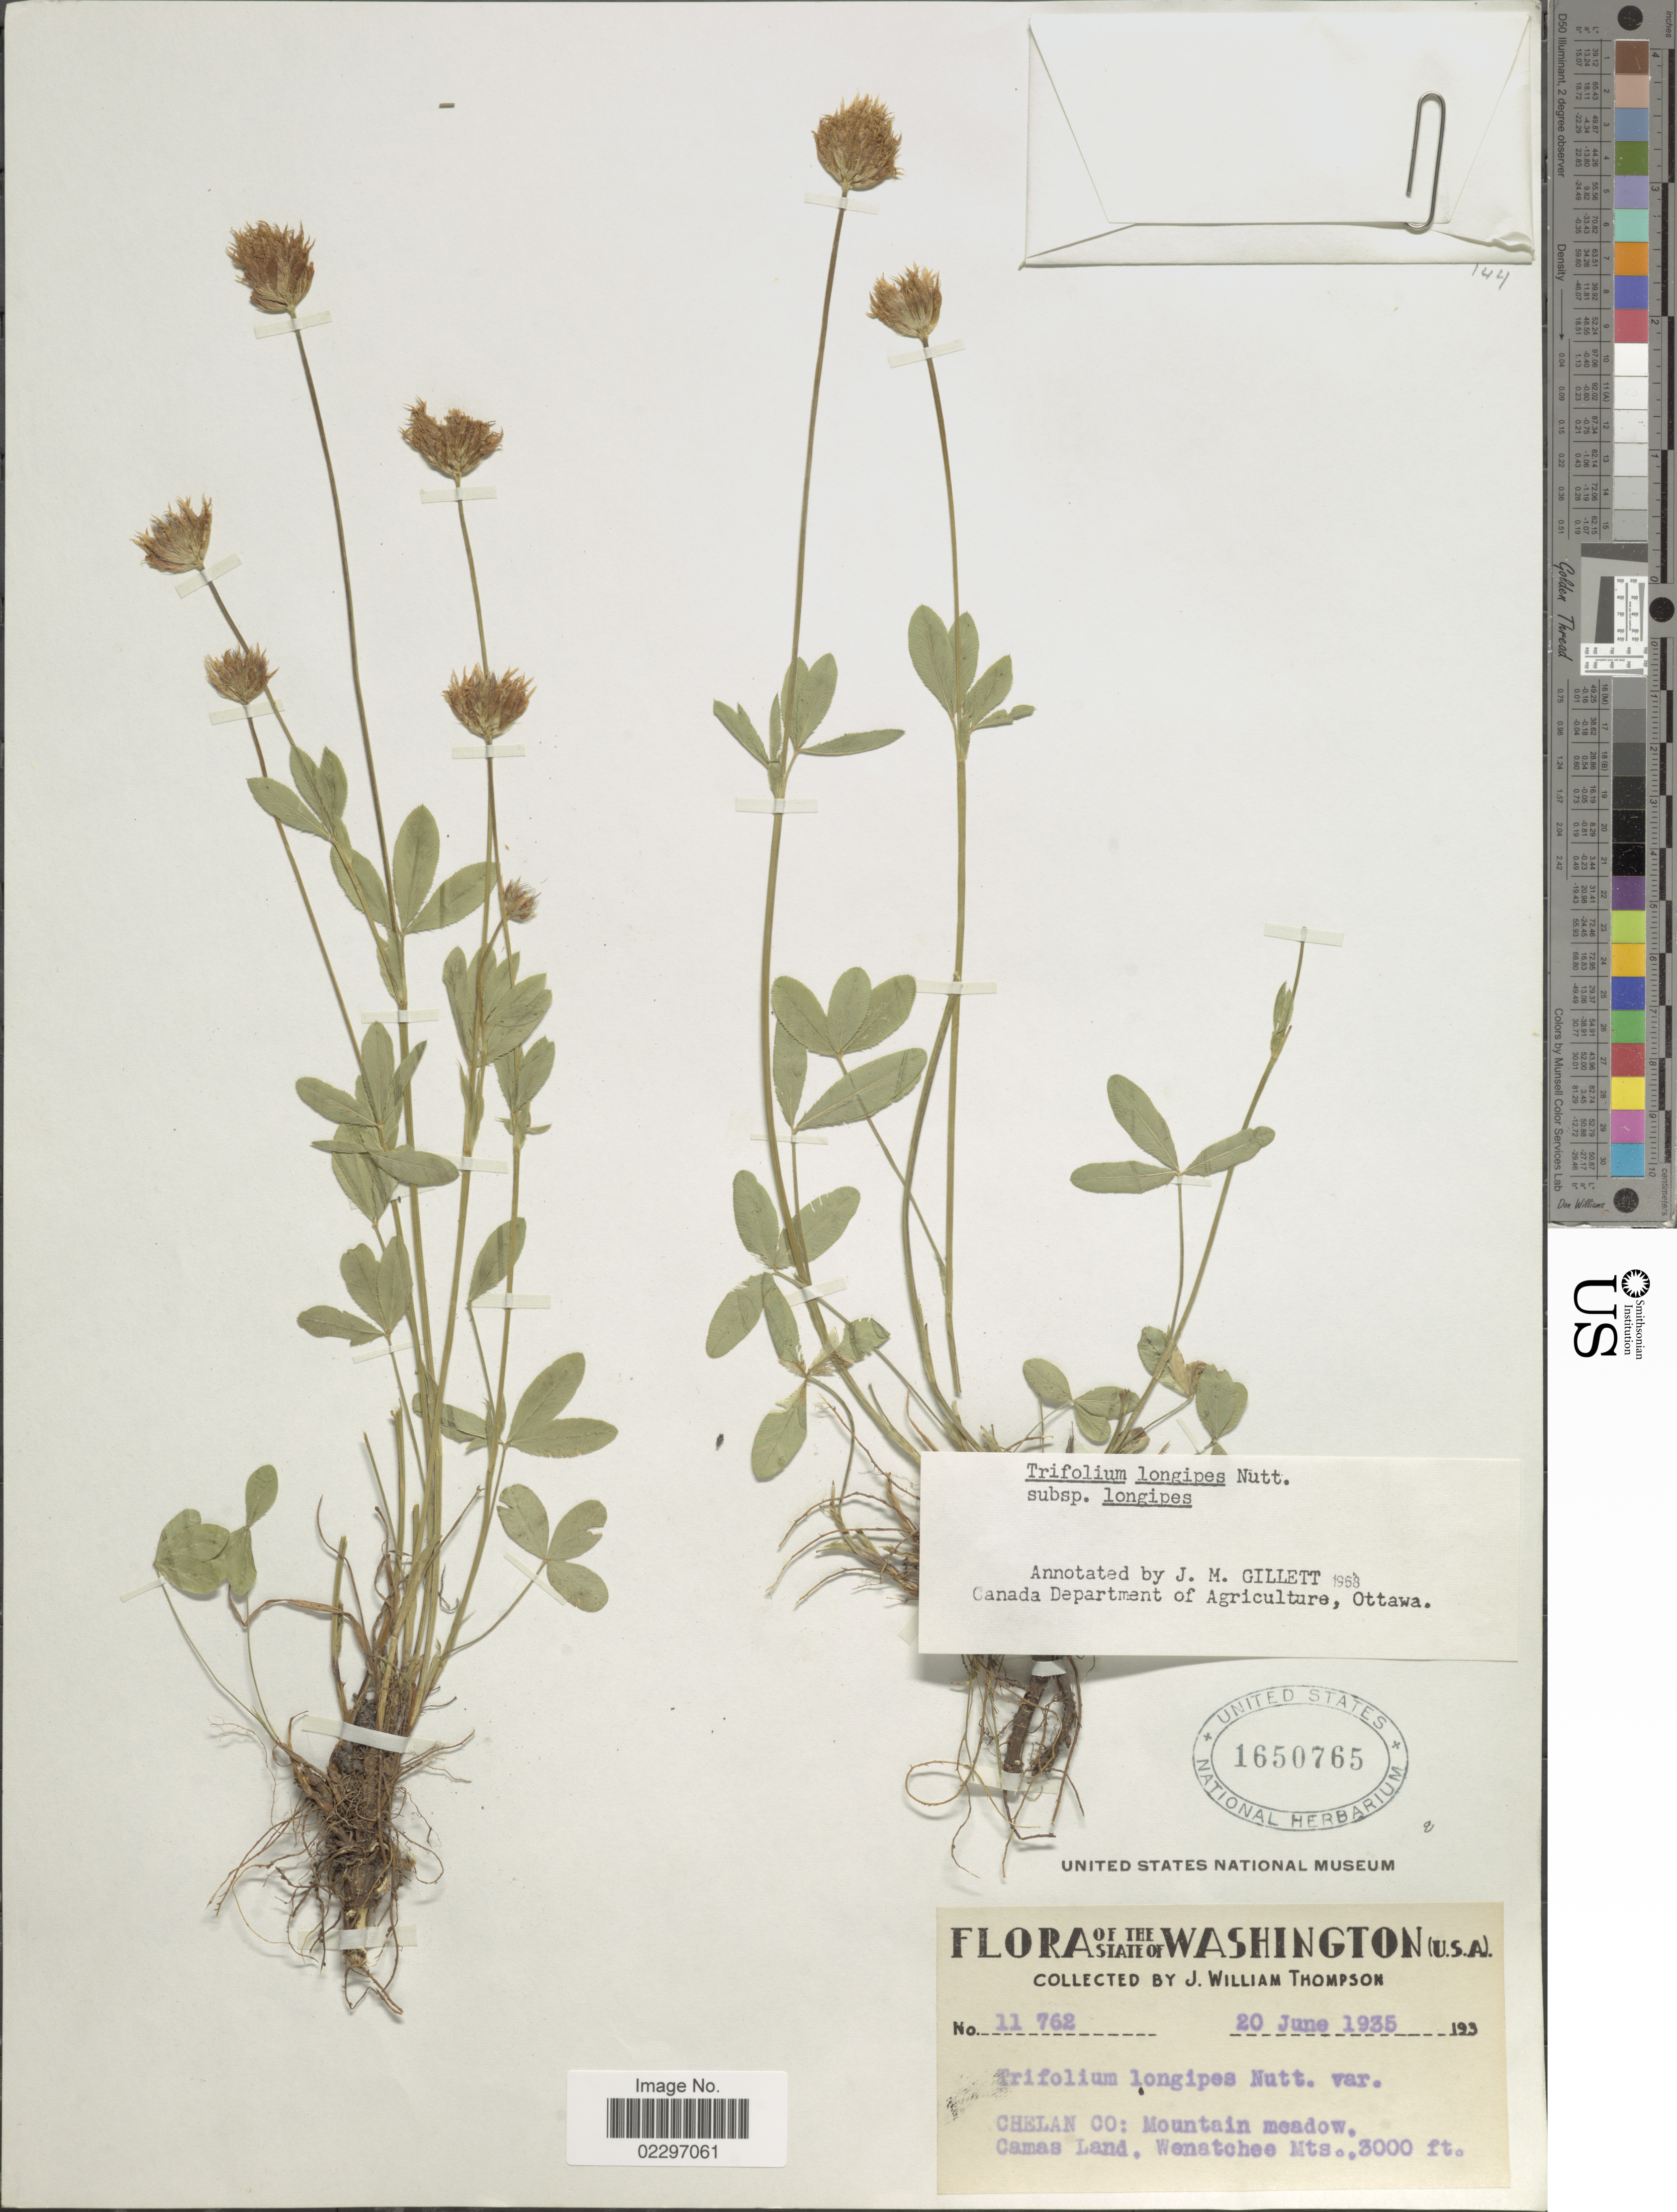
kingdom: Plantae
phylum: Tracheophyta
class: Magnoliopsida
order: Fabales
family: Fabaceae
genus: Trifolium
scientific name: Trifolium longipes subsp. longipes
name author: Nutt.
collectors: J. W. Thompson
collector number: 11762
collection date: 1935-06-20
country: United States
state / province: Washington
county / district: Chelan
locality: Chelan Co: Mountain meadow. Camas Land, Wenatchee Mts.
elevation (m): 914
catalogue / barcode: US 1650765